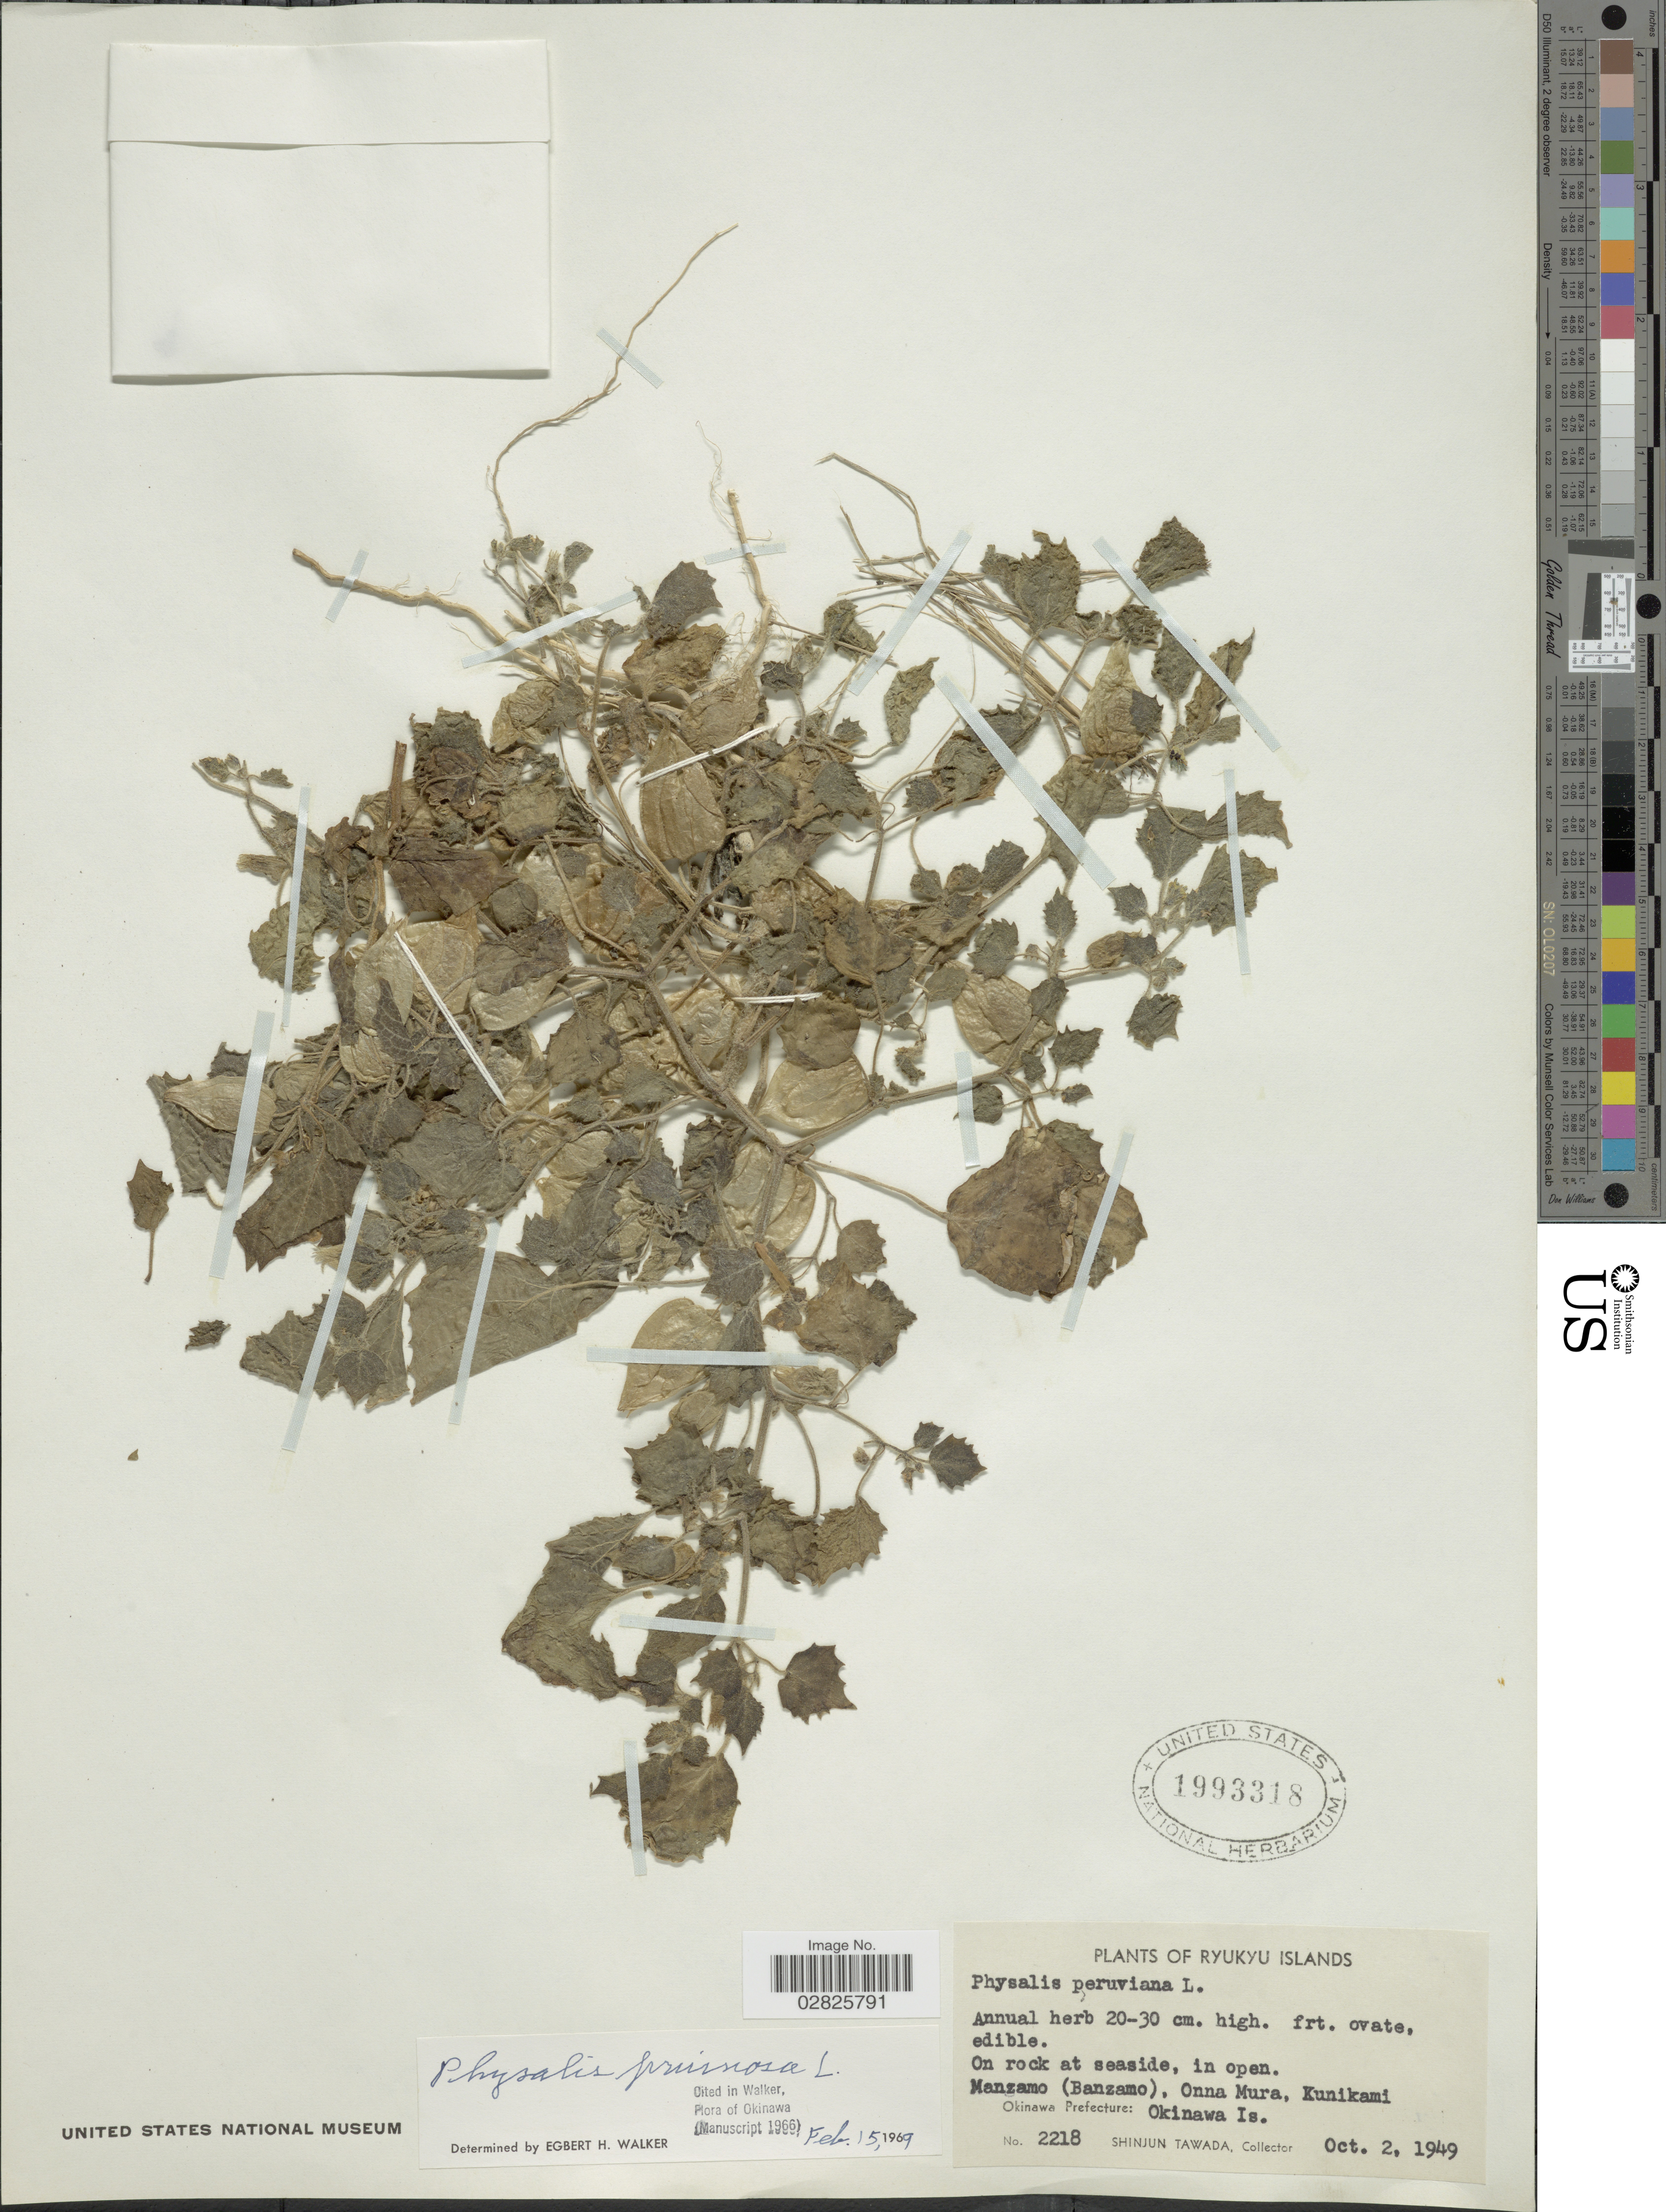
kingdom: Plantae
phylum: Tracheophyta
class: Magnoliopsida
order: Solanales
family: Solanaceae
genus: Physalis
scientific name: Physalis pruinosa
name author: L.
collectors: S. Tawada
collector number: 2218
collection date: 1949-10-02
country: Japan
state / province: Okinawa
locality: Ryukyu Islands. Manzamo (Banzamo), Onna Mura, Kunikami. Okinawa Prefecture: Okinawa Is.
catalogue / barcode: US 1993318